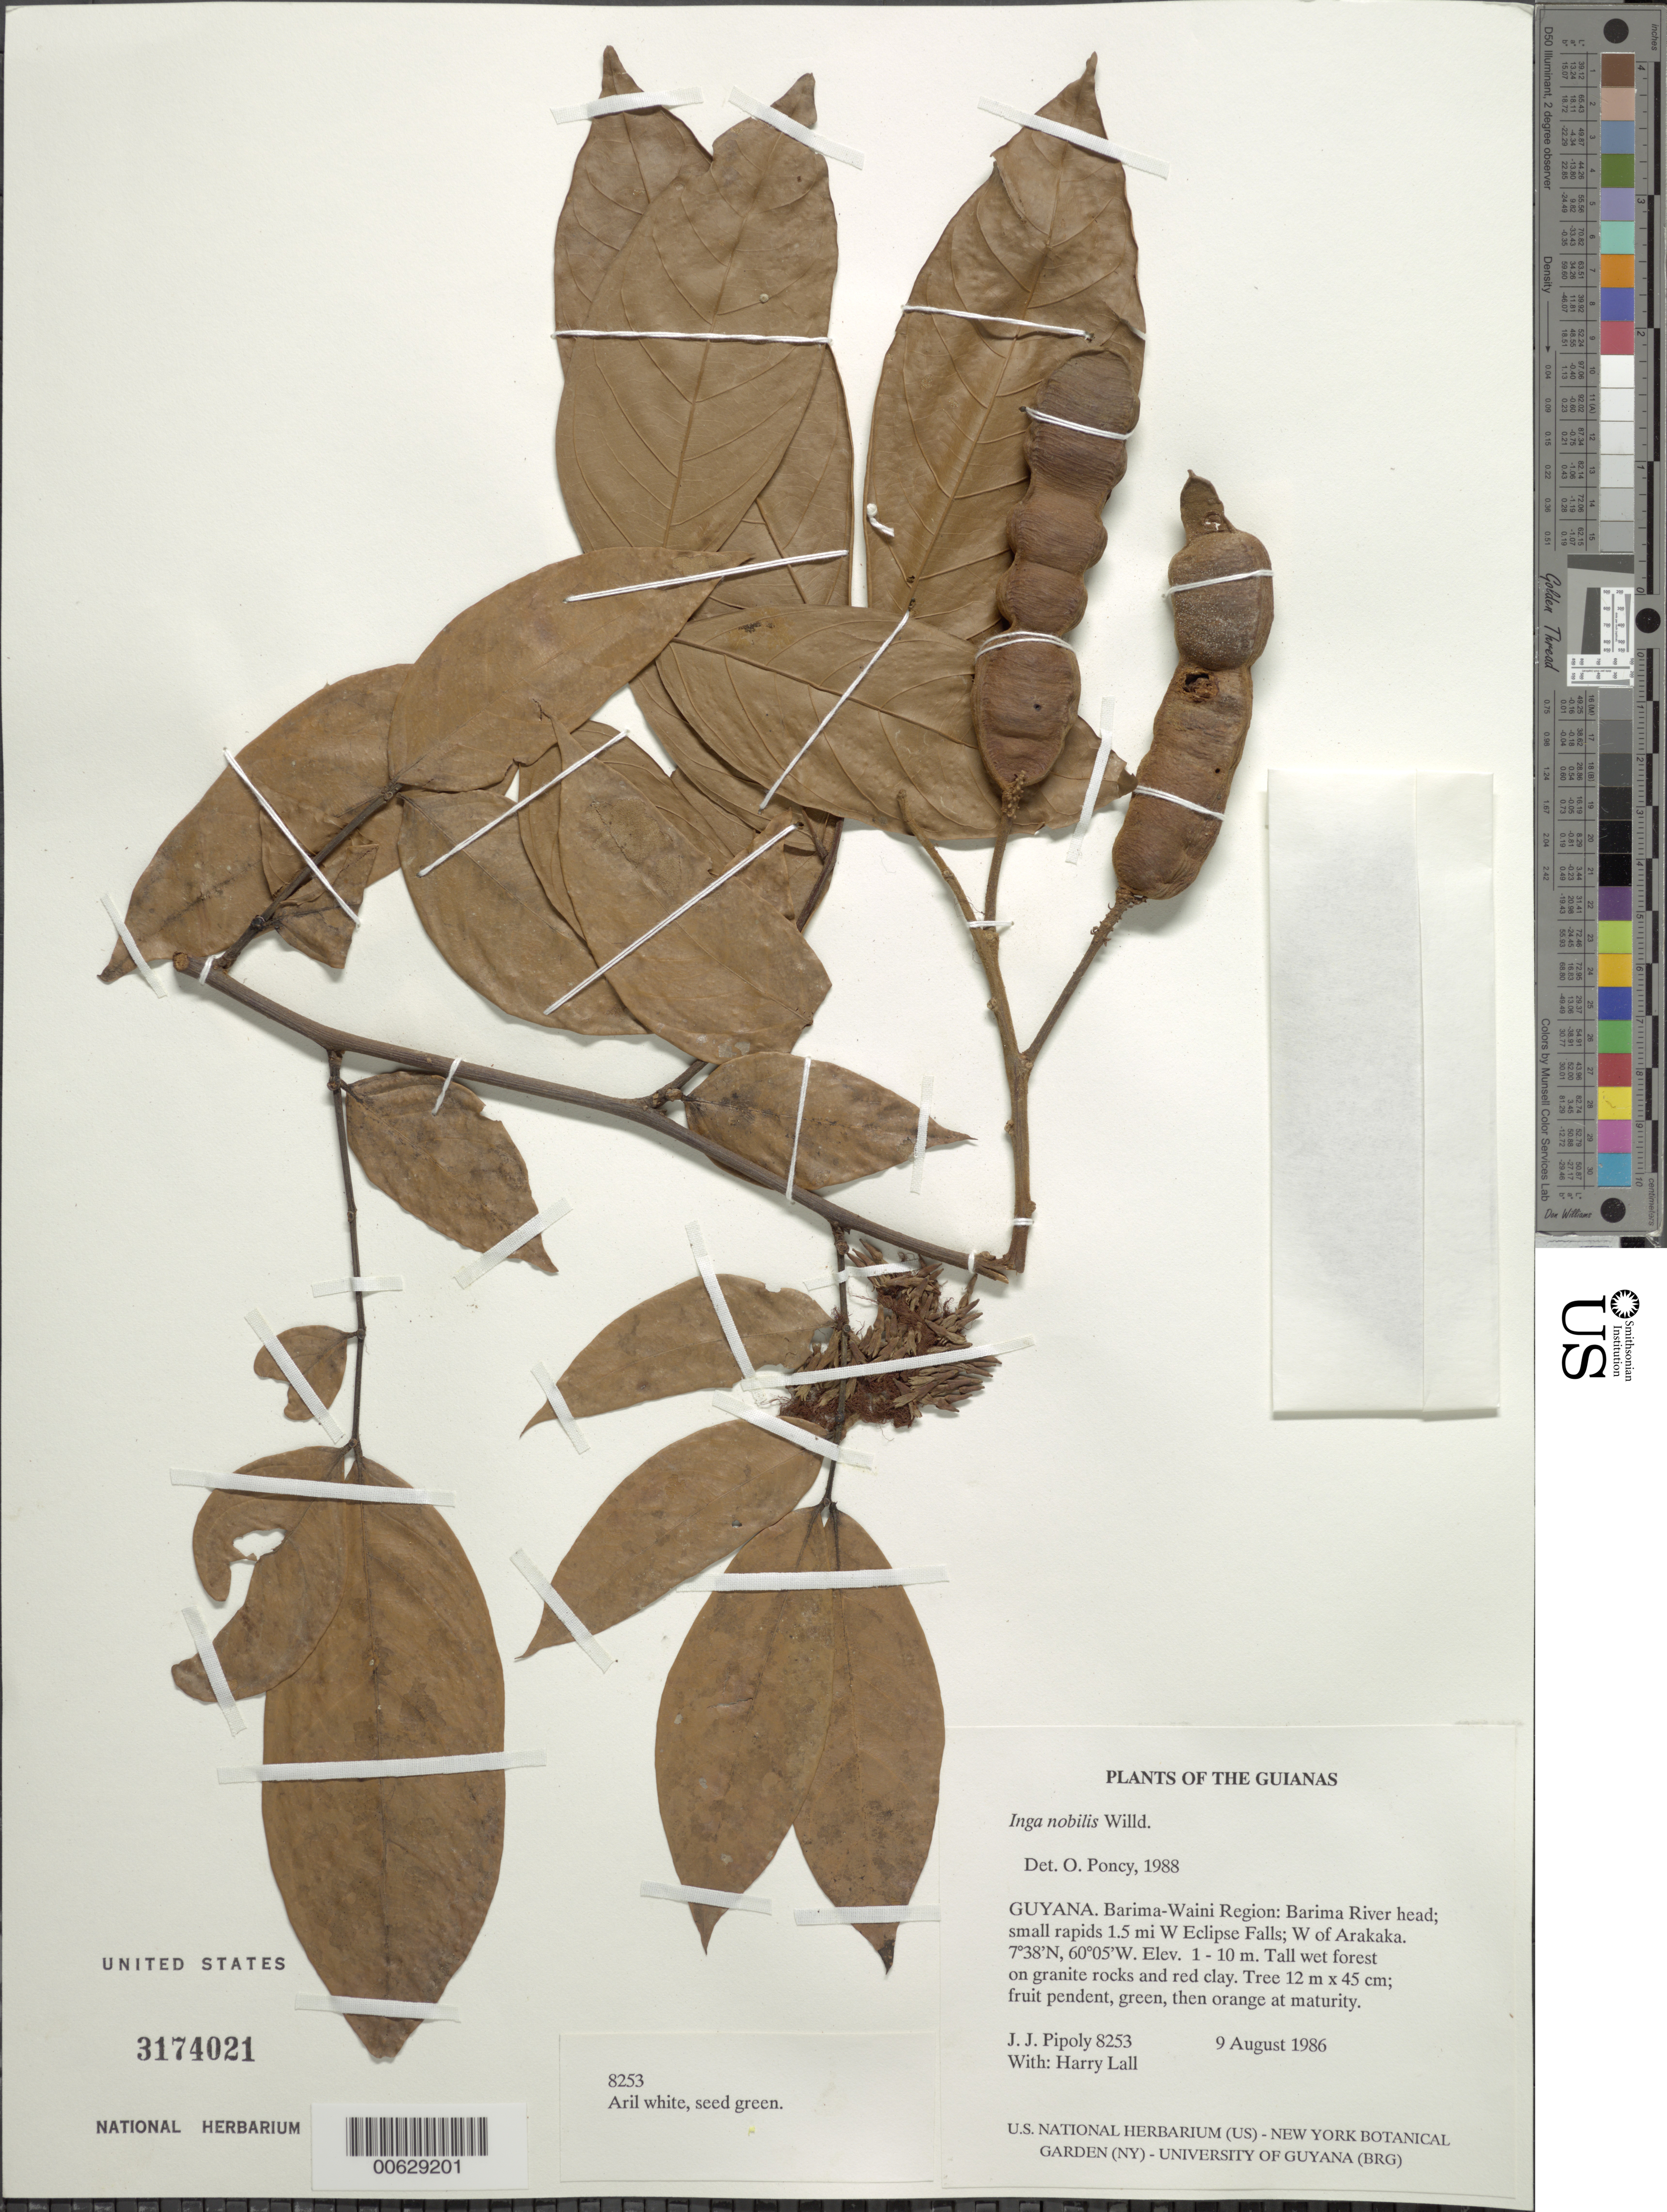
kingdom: Plantae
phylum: Tracheophyta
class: Magnoliopsida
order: Fabales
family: Fabaceae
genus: Inga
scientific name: Inga nobilis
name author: Willd.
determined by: Poncy, O.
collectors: J. J. Pipoly & H. Lall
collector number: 8253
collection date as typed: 9 August 1986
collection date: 1986-08-09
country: Guyana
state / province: Barima-Waini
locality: Barima River head; small rapids 1.5 mi W Eclipse Falls; W of Arakaka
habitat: Tall wet forest on granite rocks and red clay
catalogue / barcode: US 3174021